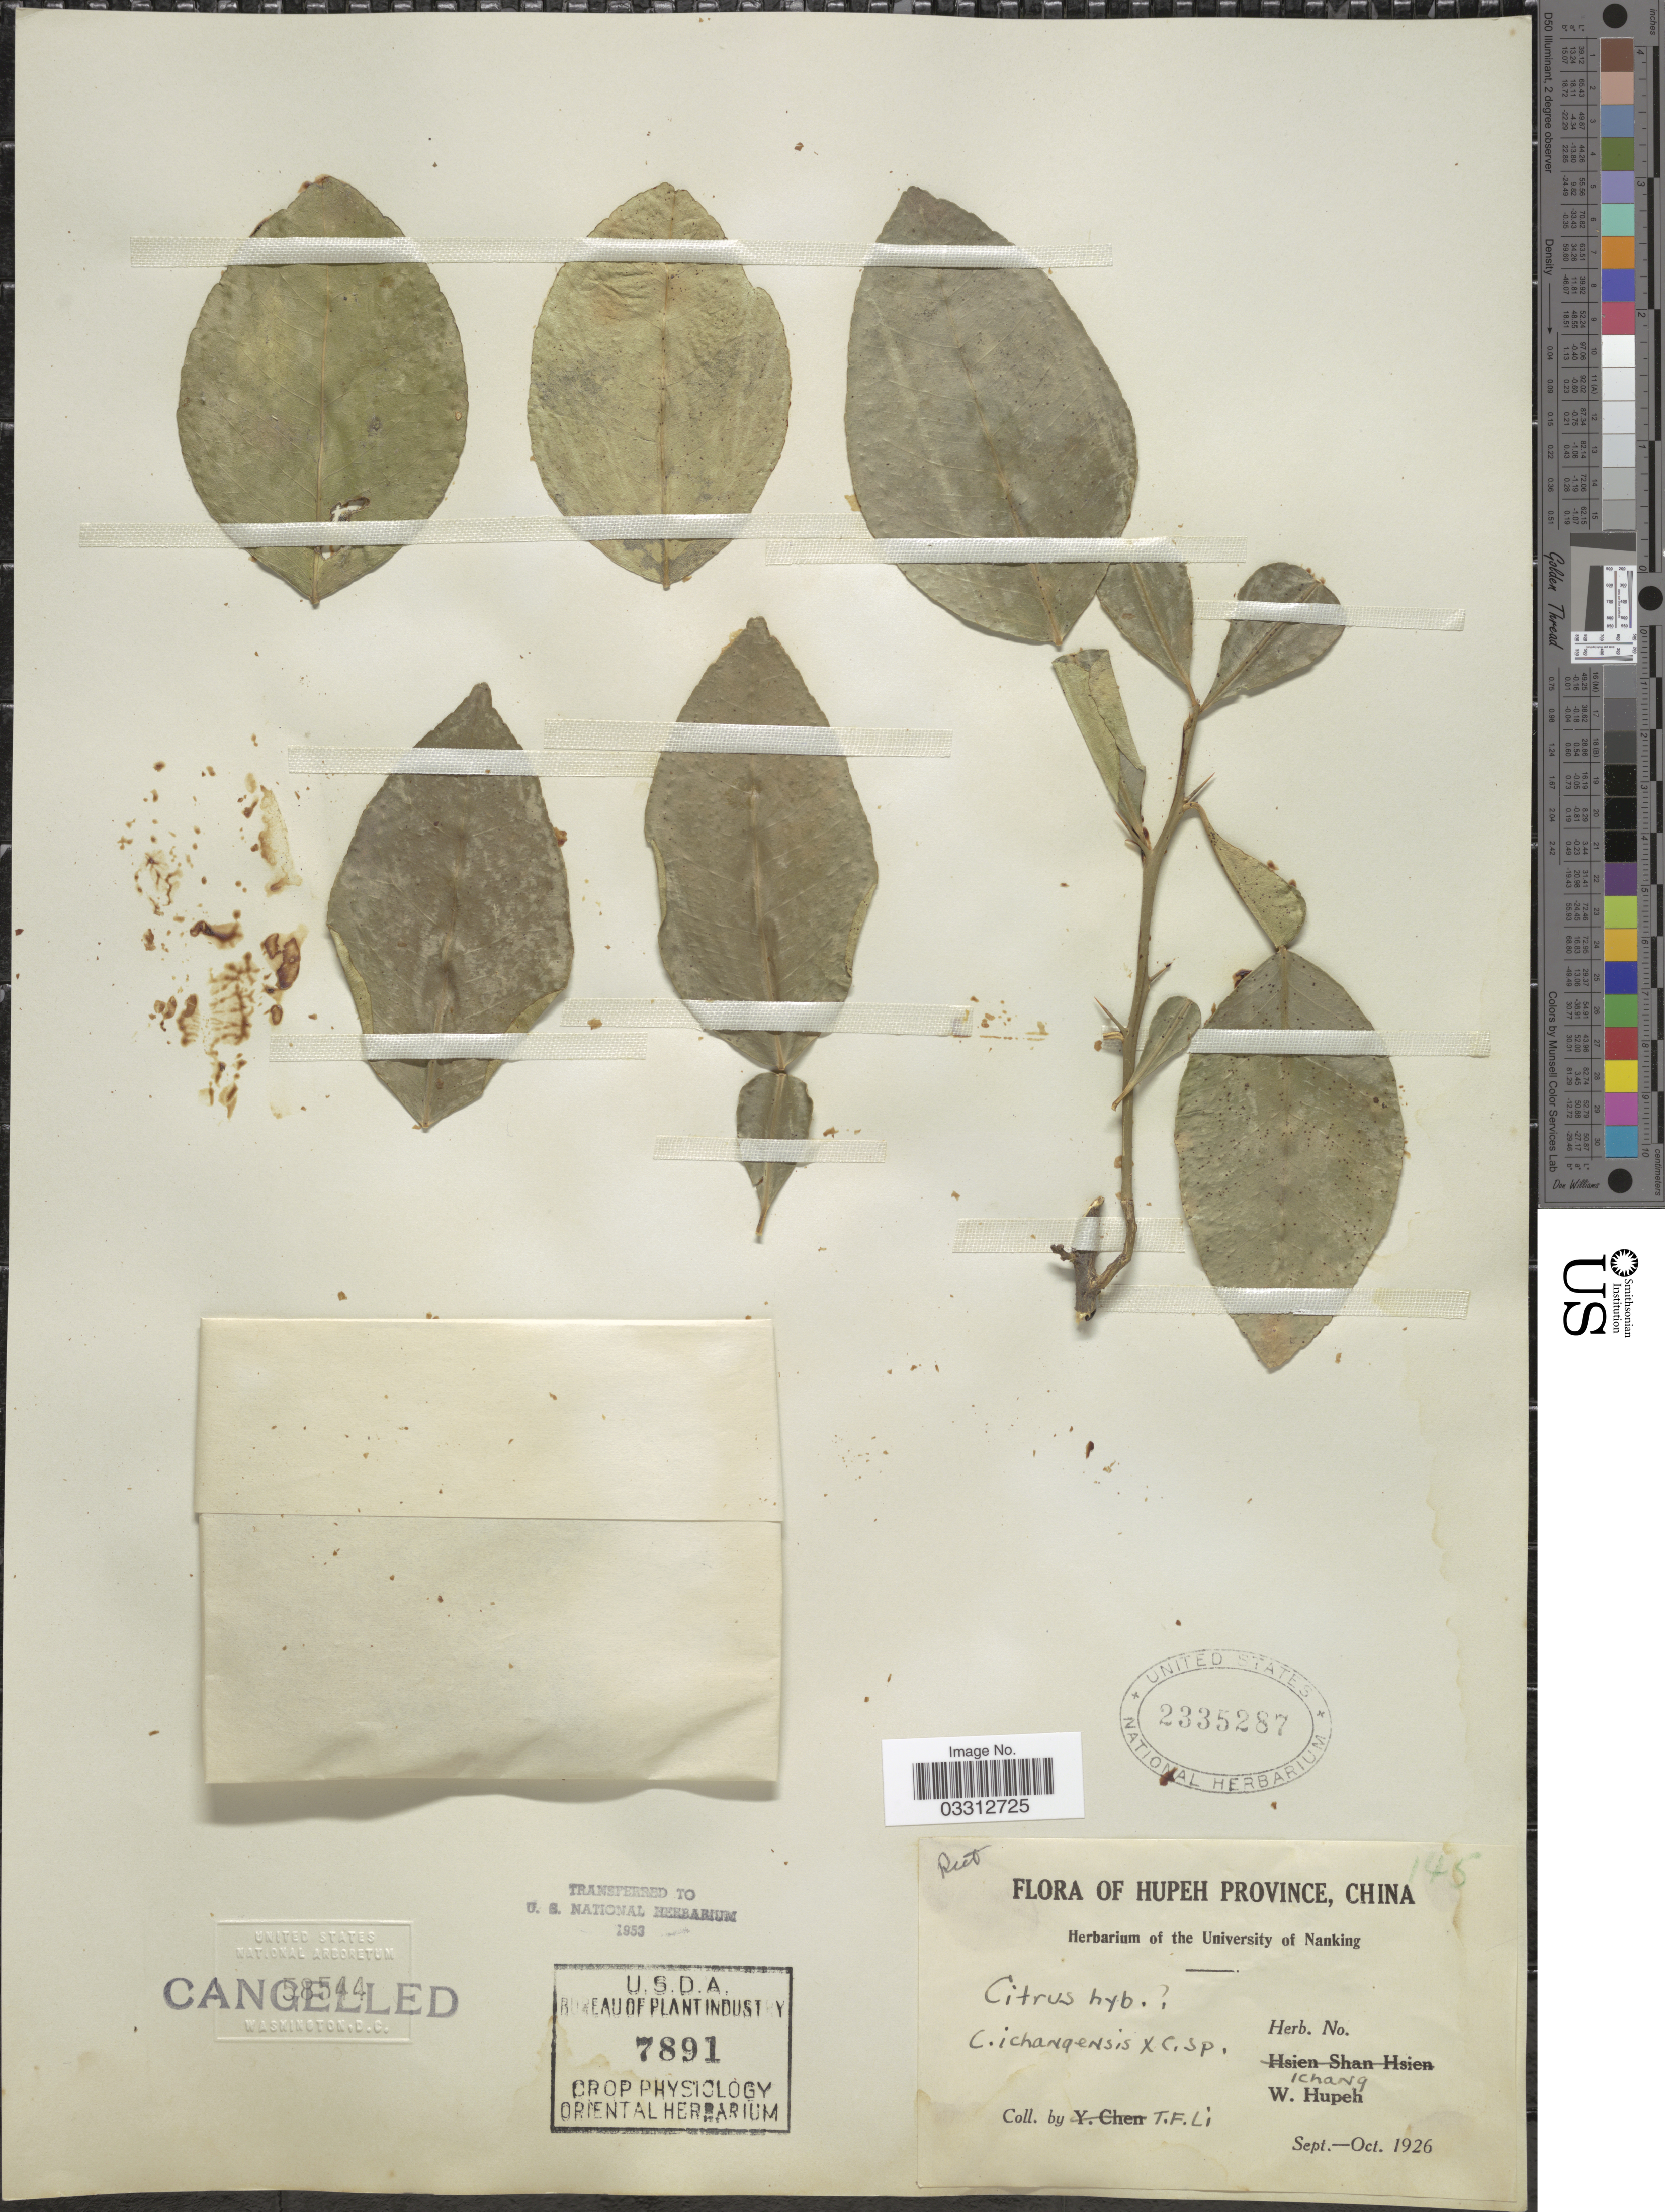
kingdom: Plantae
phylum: Tracheophyta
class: Magnoliopsida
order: Sapindales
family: Rutaceae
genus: Citrus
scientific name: Citrus ichangensis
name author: Swingle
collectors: T. Li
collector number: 145?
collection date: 1926-09/1926-10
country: China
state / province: Hubei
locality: Hupeh Province, Ichang, W. Hupeh.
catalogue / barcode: US 2335287